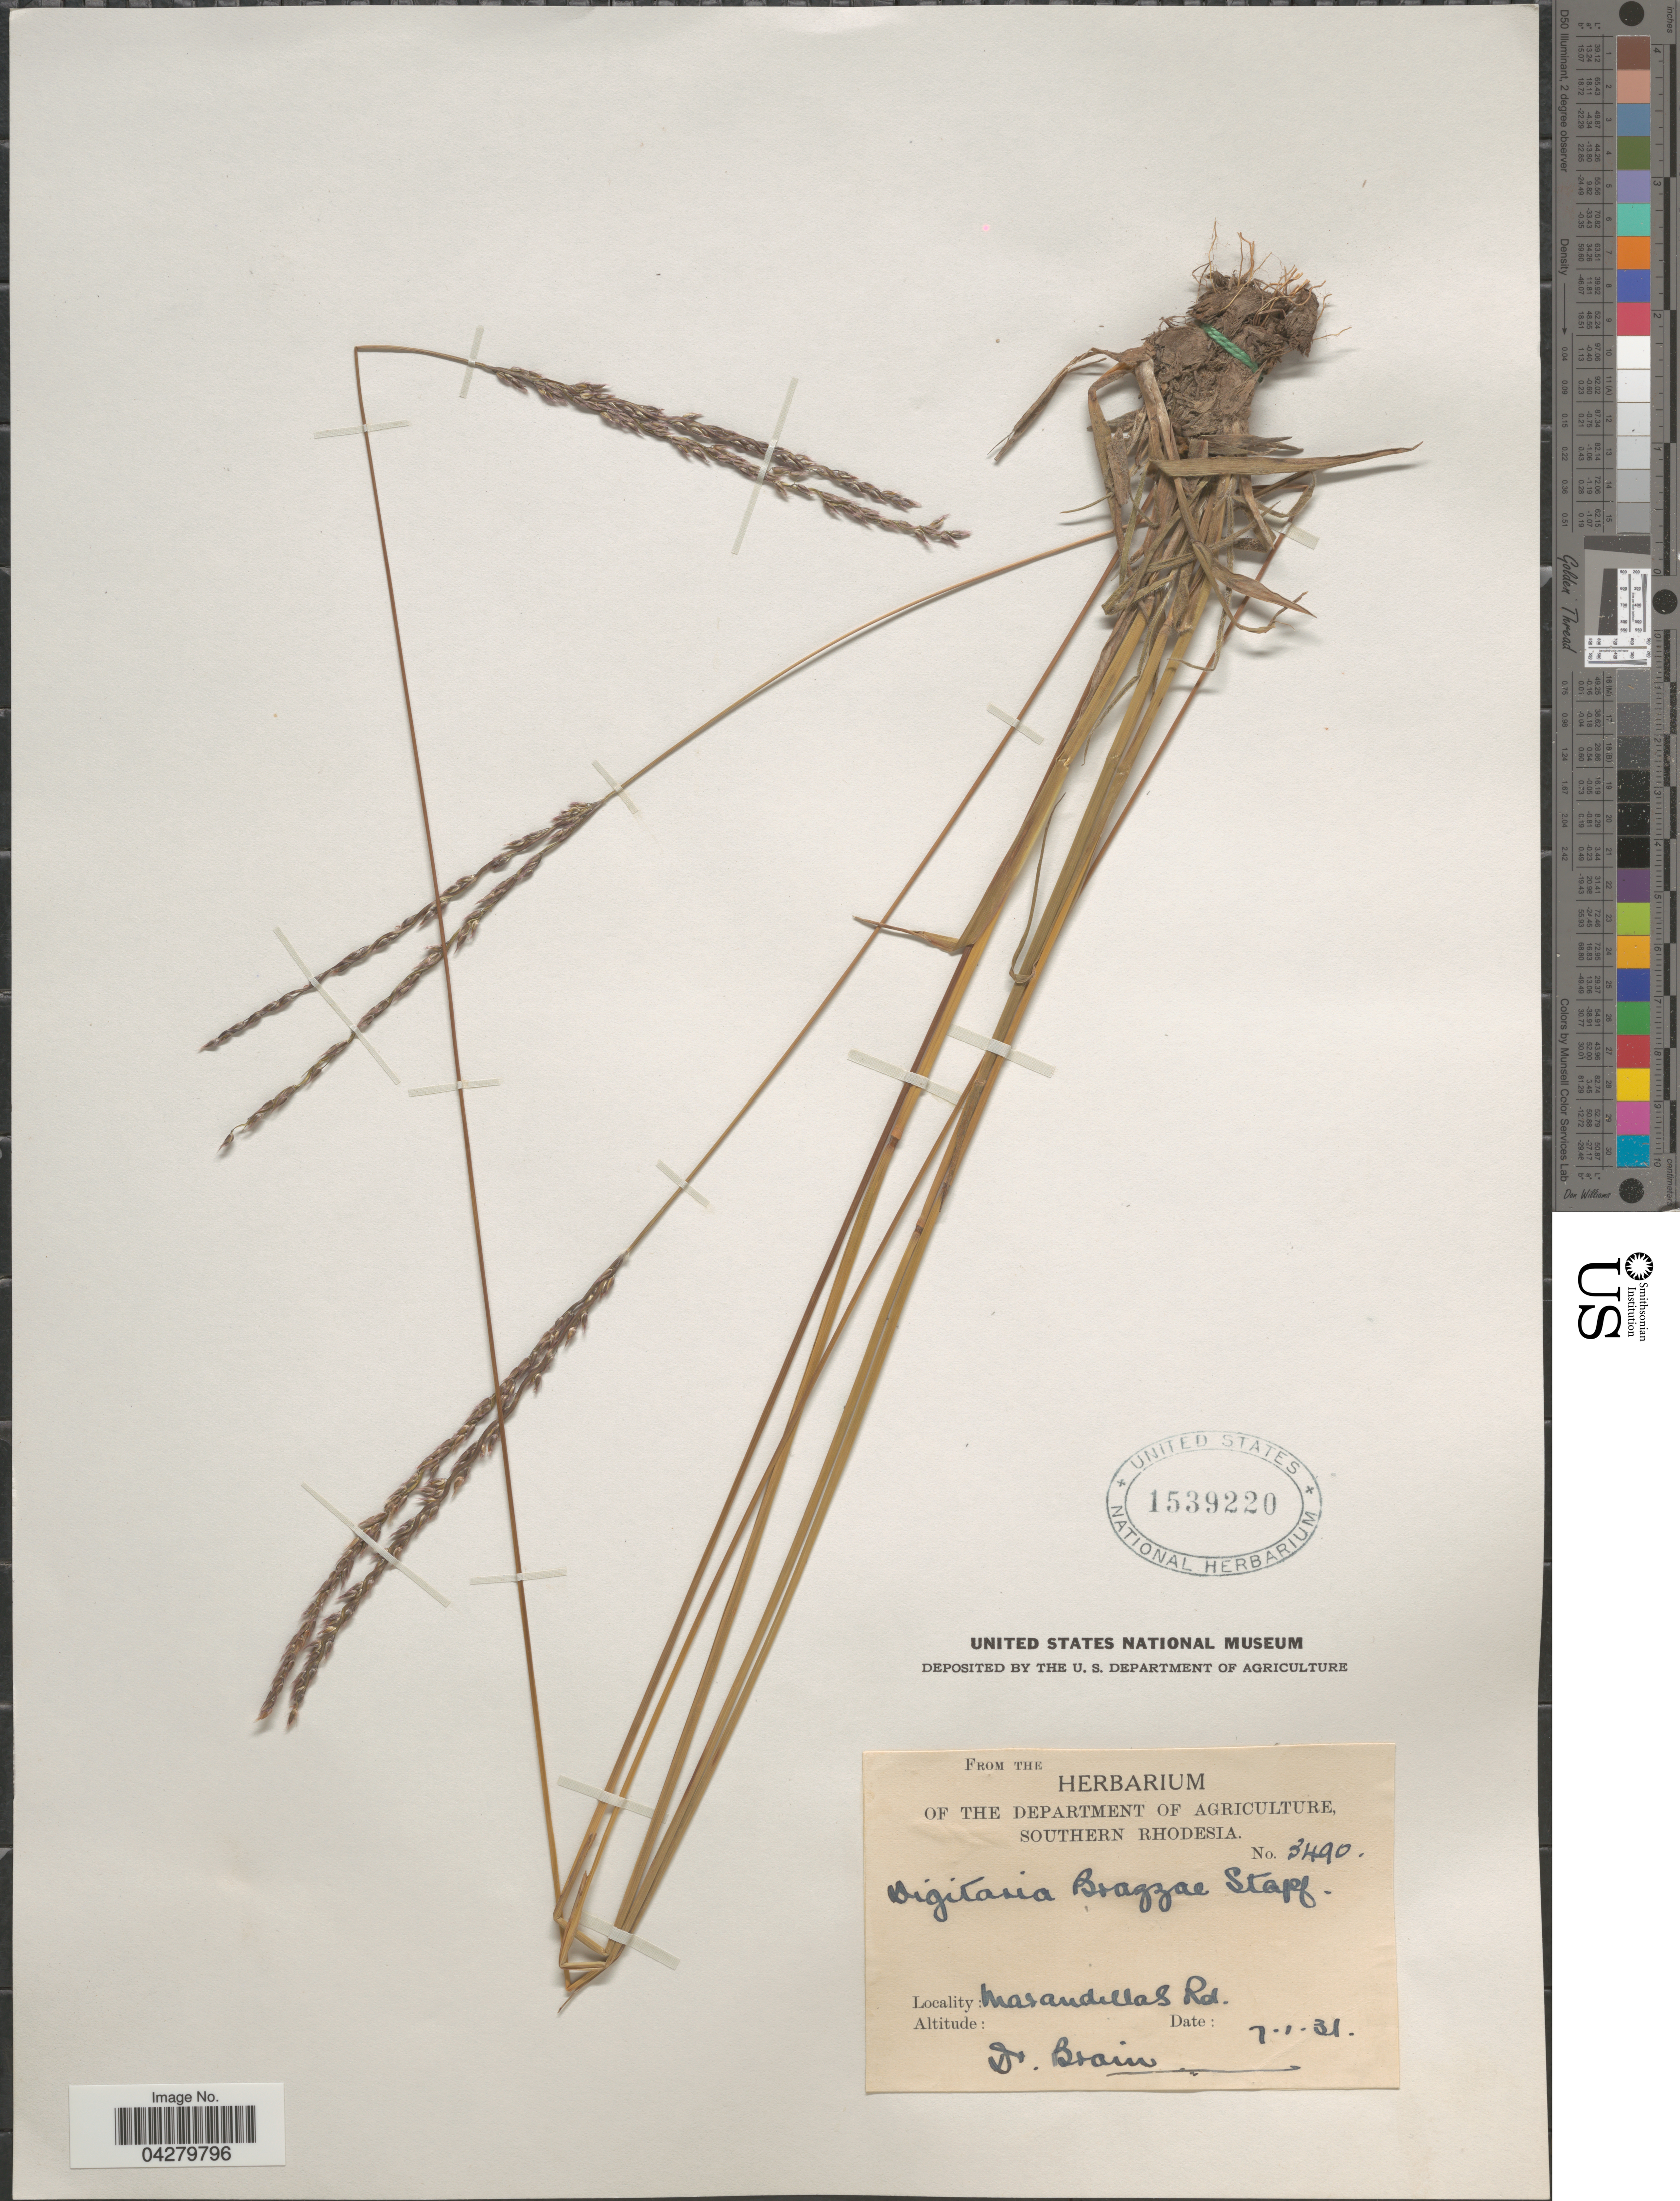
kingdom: Plantae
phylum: Tracheophyta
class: Liliopsida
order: Poales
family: Poaceae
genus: Digitaria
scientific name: Digitaria brazzae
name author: (Franch.) Stapf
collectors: Brain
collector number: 3490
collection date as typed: Transcribed d/m/y: 7/1/31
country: Zimbabwe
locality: Masandellas Rd.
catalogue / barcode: US 1539220